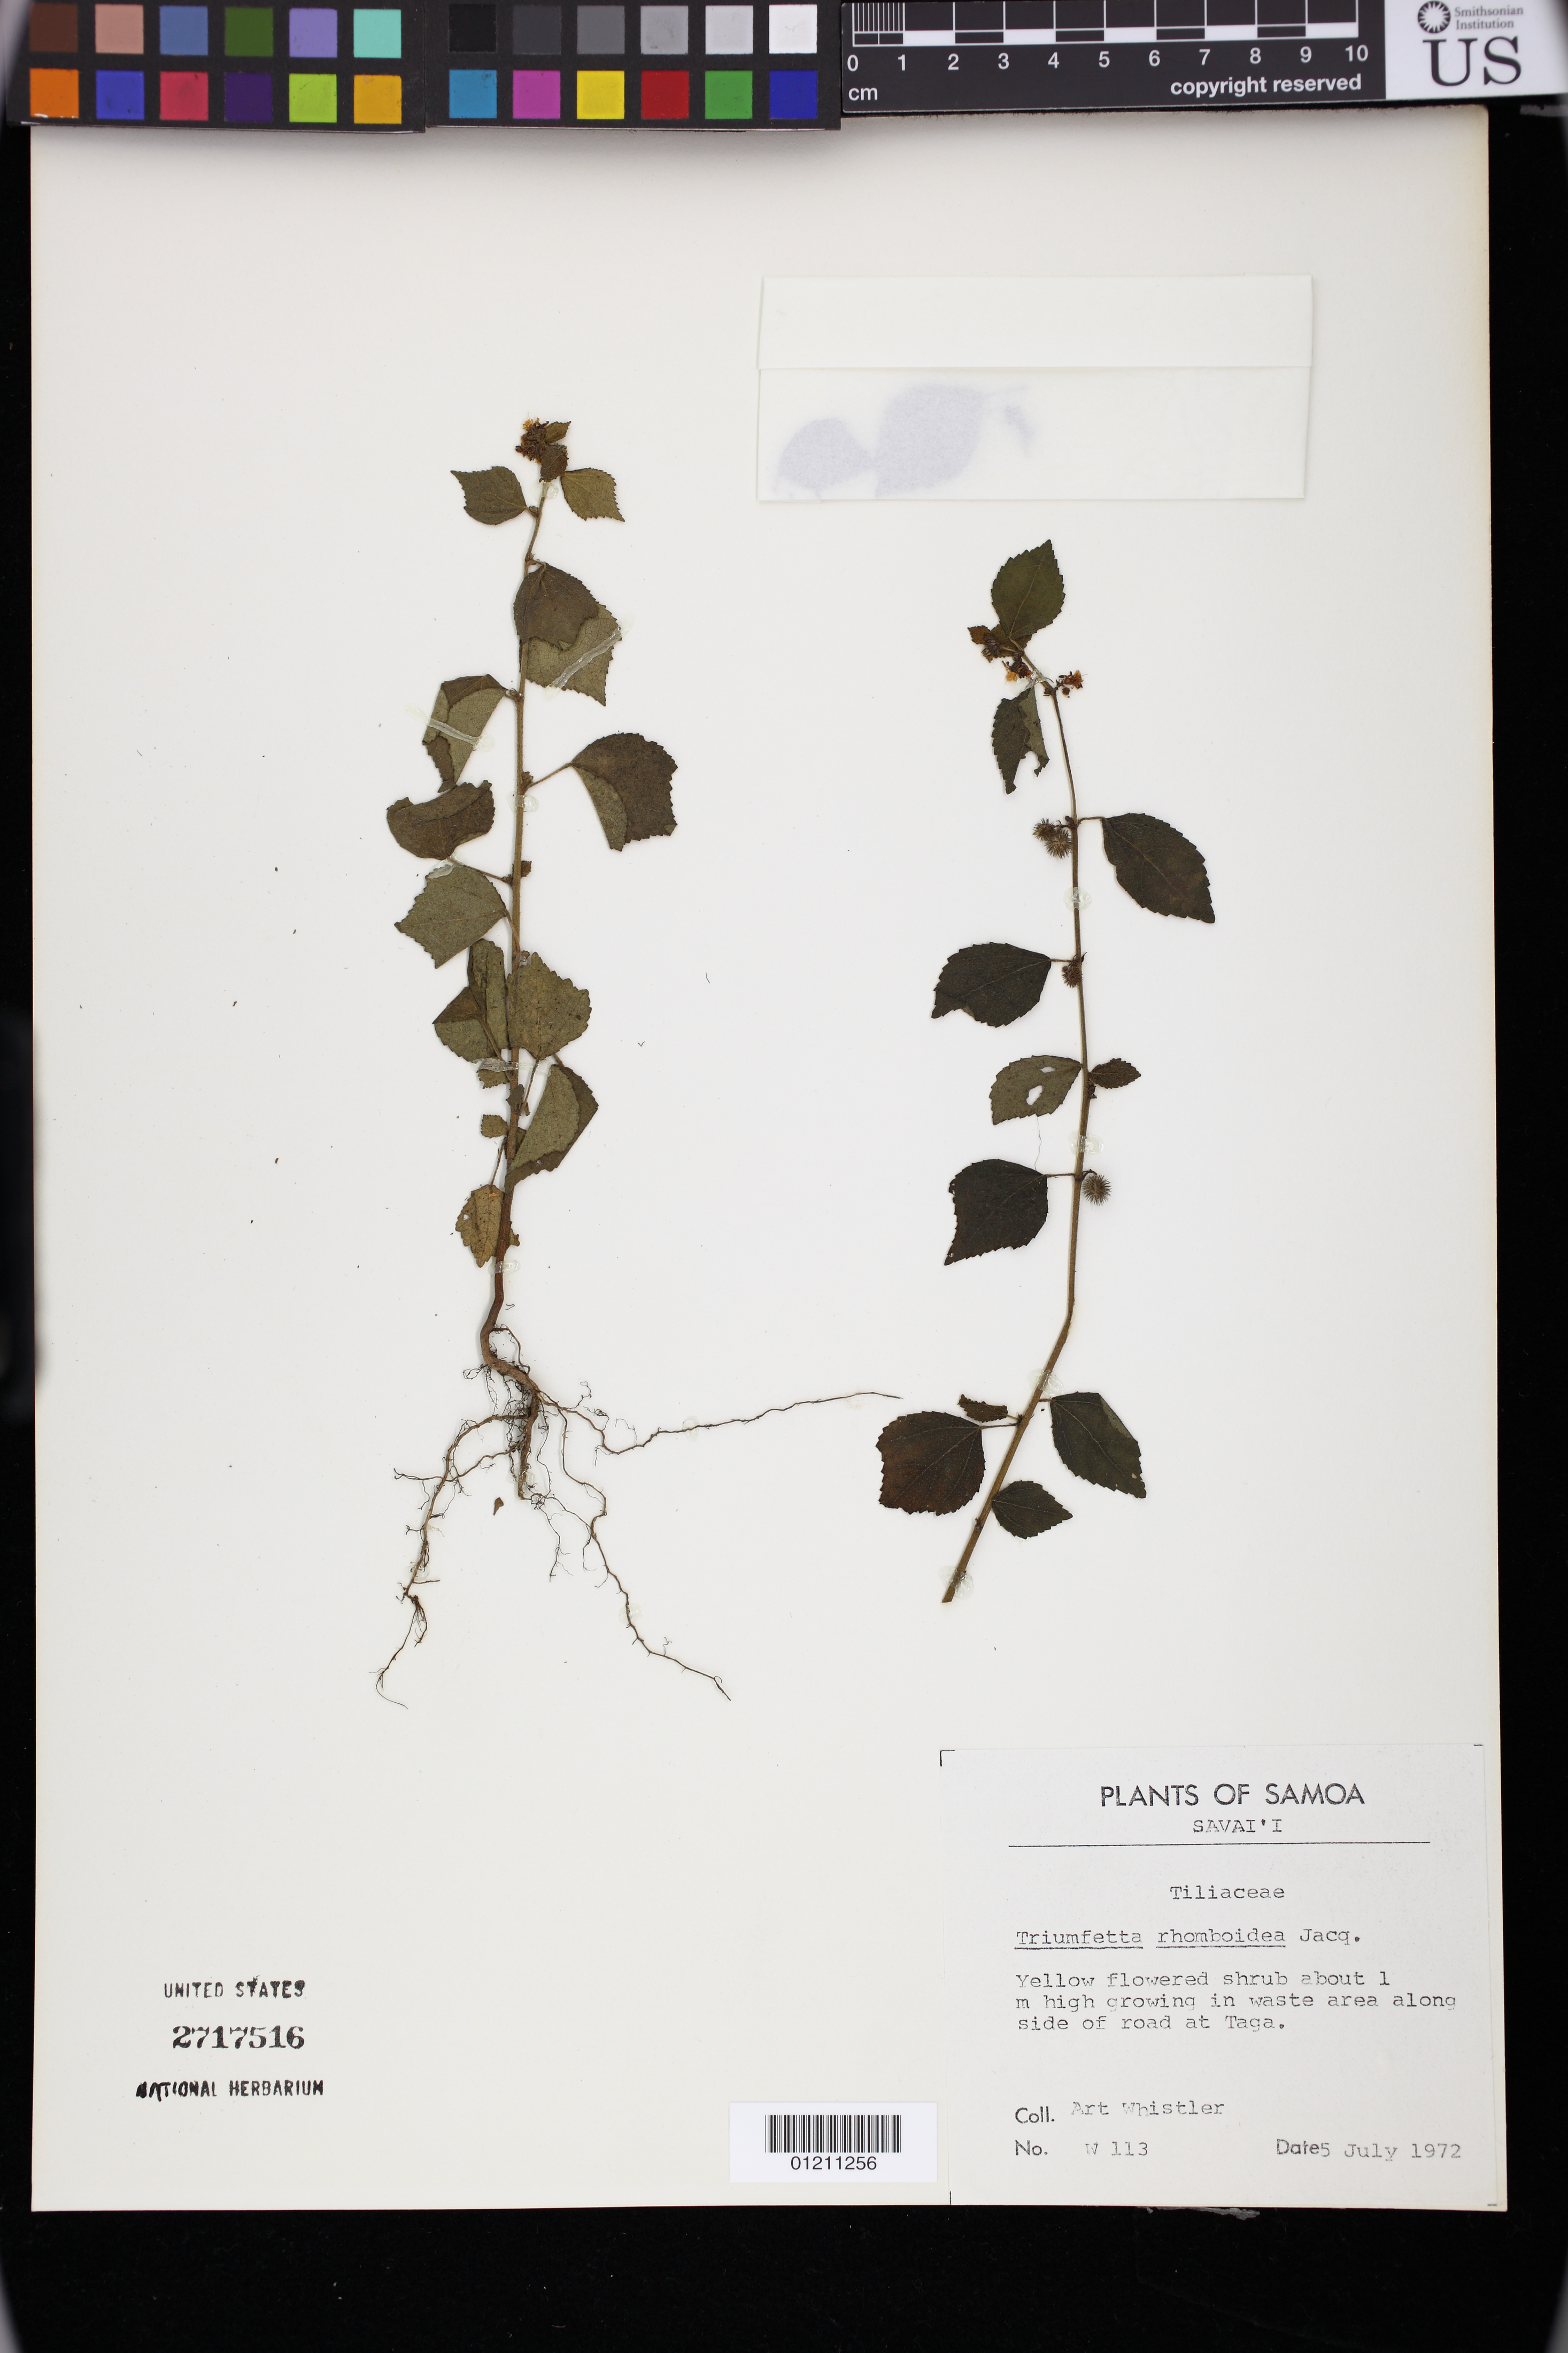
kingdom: Plantae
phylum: Tracheophyta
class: Magnoliopsida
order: Malvales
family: Malvaceae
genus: Triumfetta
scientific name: Triumfetta rhomboidea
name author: Jacq.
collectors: A. Whistler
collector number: w 113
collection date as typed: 07 May 1972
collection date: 1972-05-07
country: Samoa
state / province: Palauli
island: Savai'i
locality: Samoa: Savai'i. Waste area along side of road at Taga.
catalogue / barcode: US 2717516